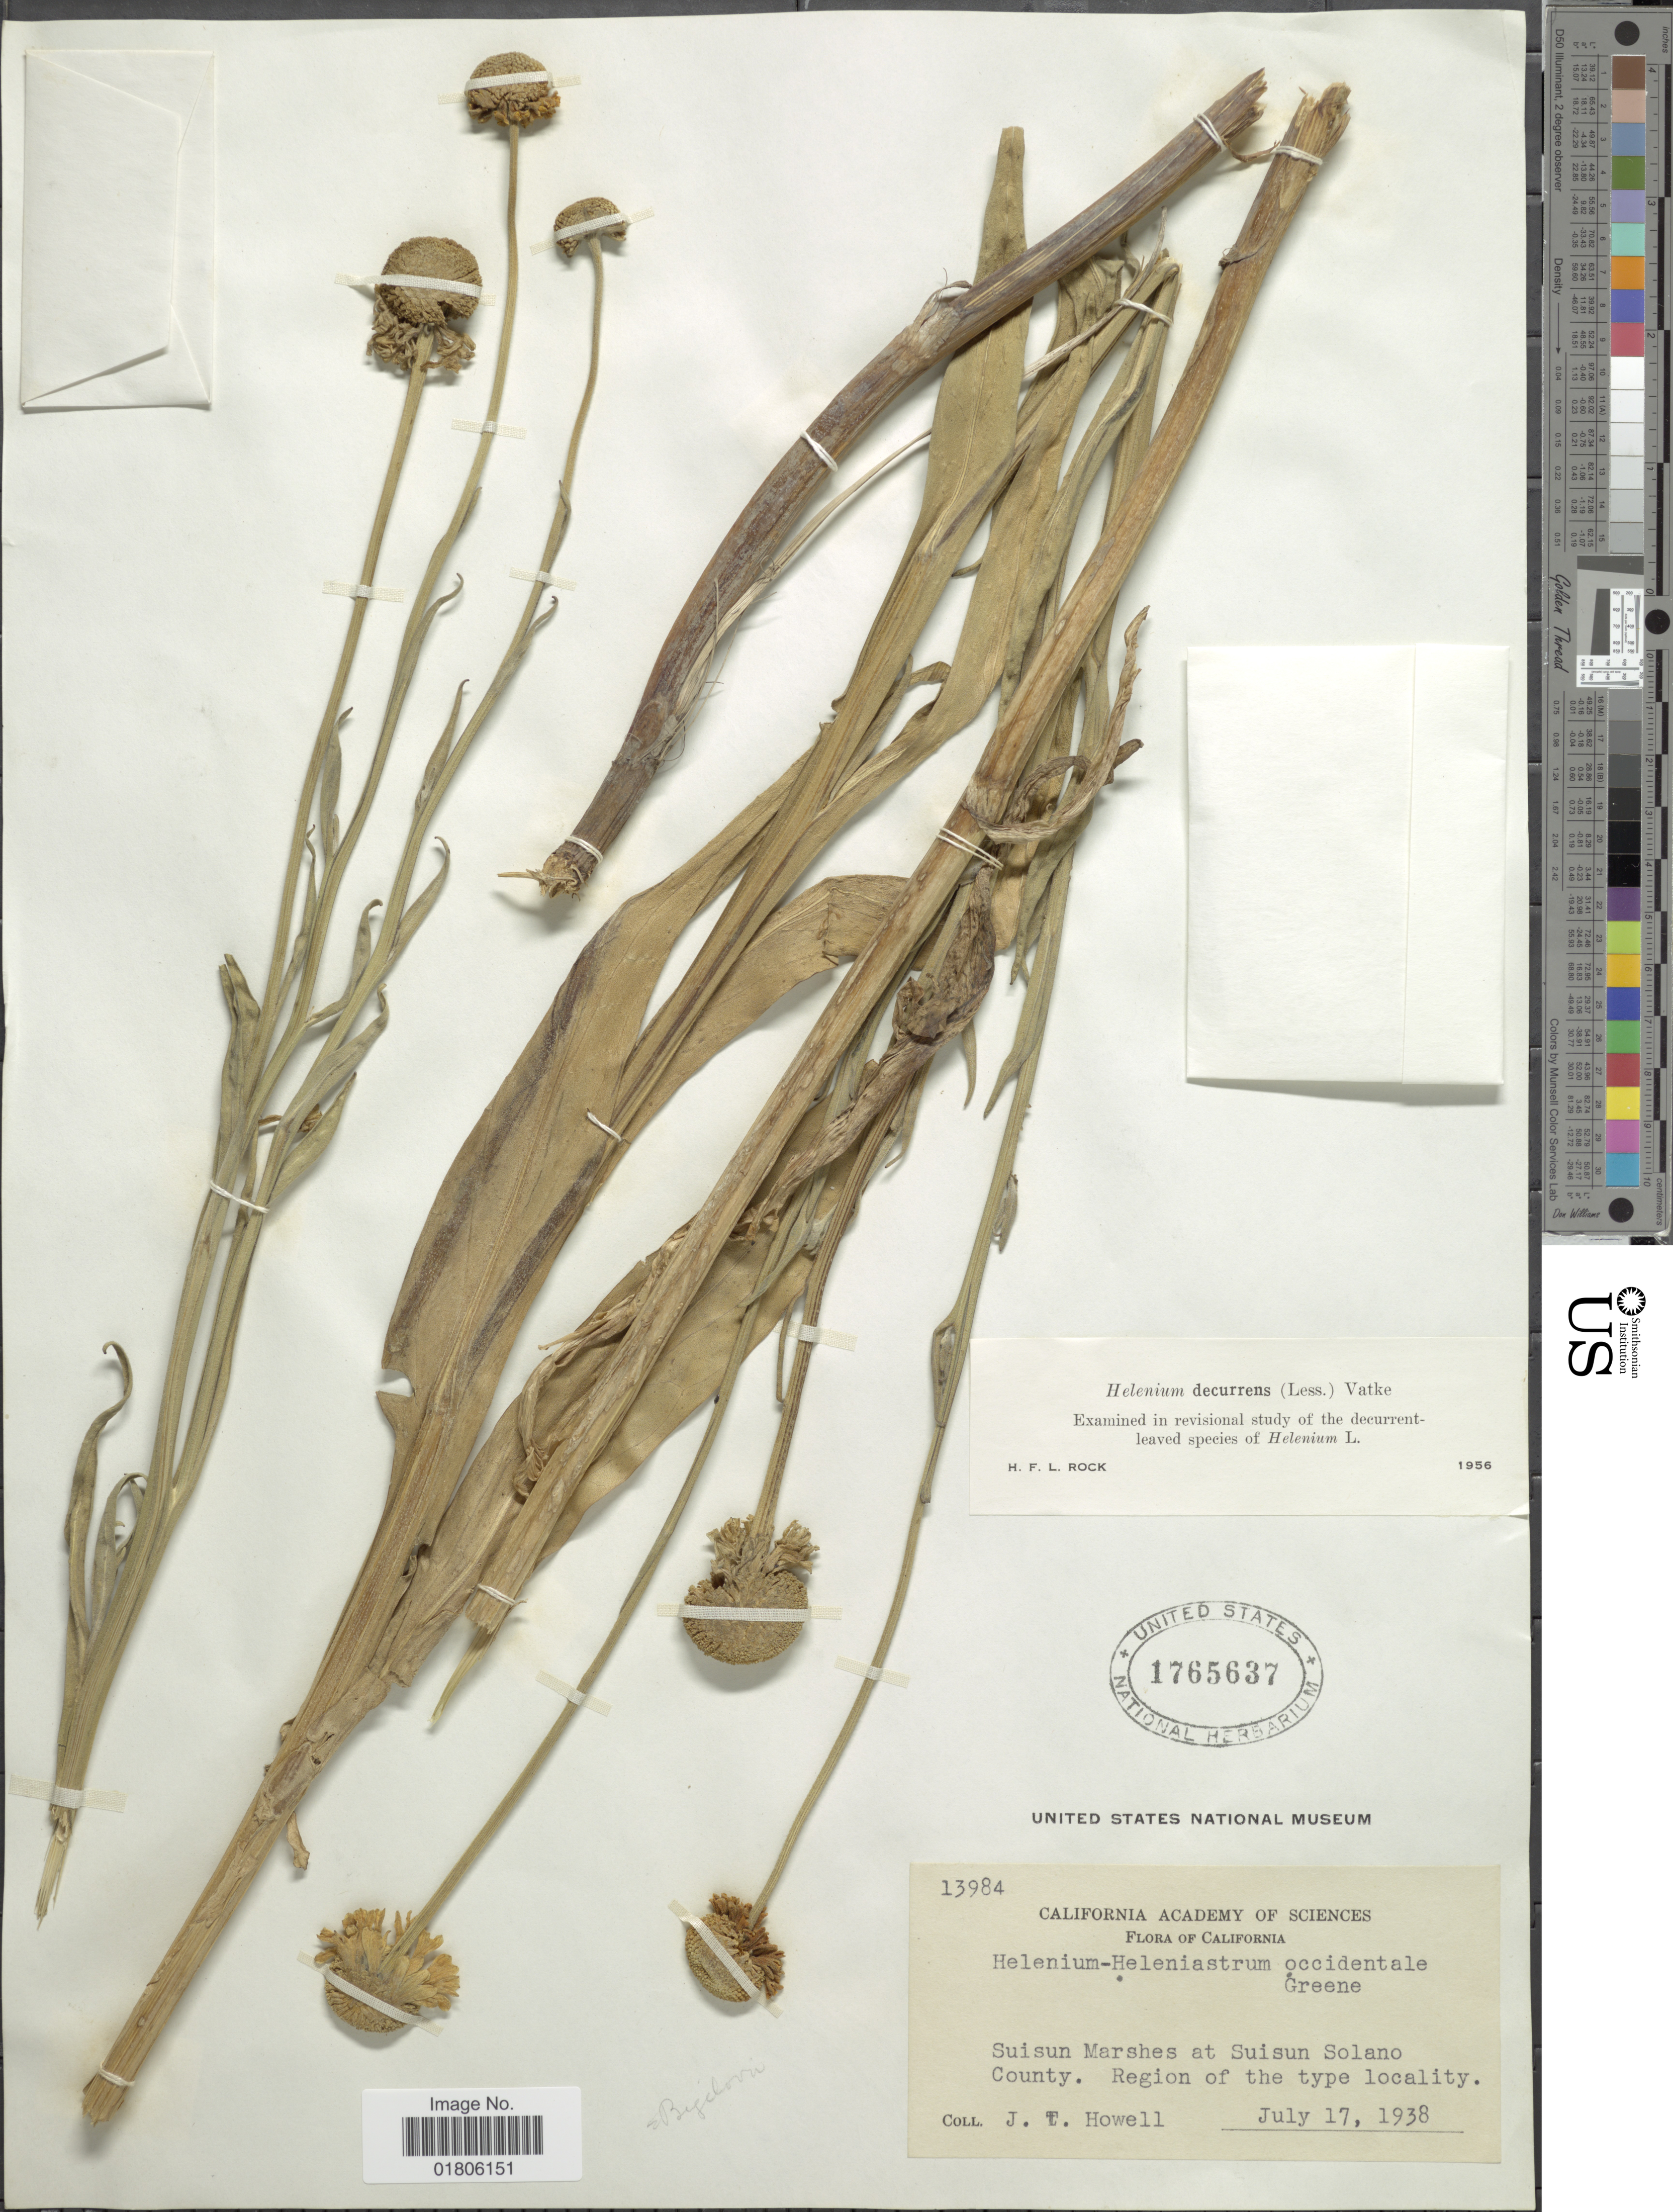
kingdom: Plantae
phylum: Tracheophyta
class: Magnoliopsida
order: Asterales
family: Asteraceae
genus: Helenium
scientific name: Helenium bigelovii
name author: A. Gray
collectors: J. T. Howell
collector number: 13984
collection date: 1938-07-17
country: United States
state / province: California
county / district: Solano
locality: Suisun Marshed at Suisun Solano County. REgion of the type of locality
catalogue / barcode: US 1765637